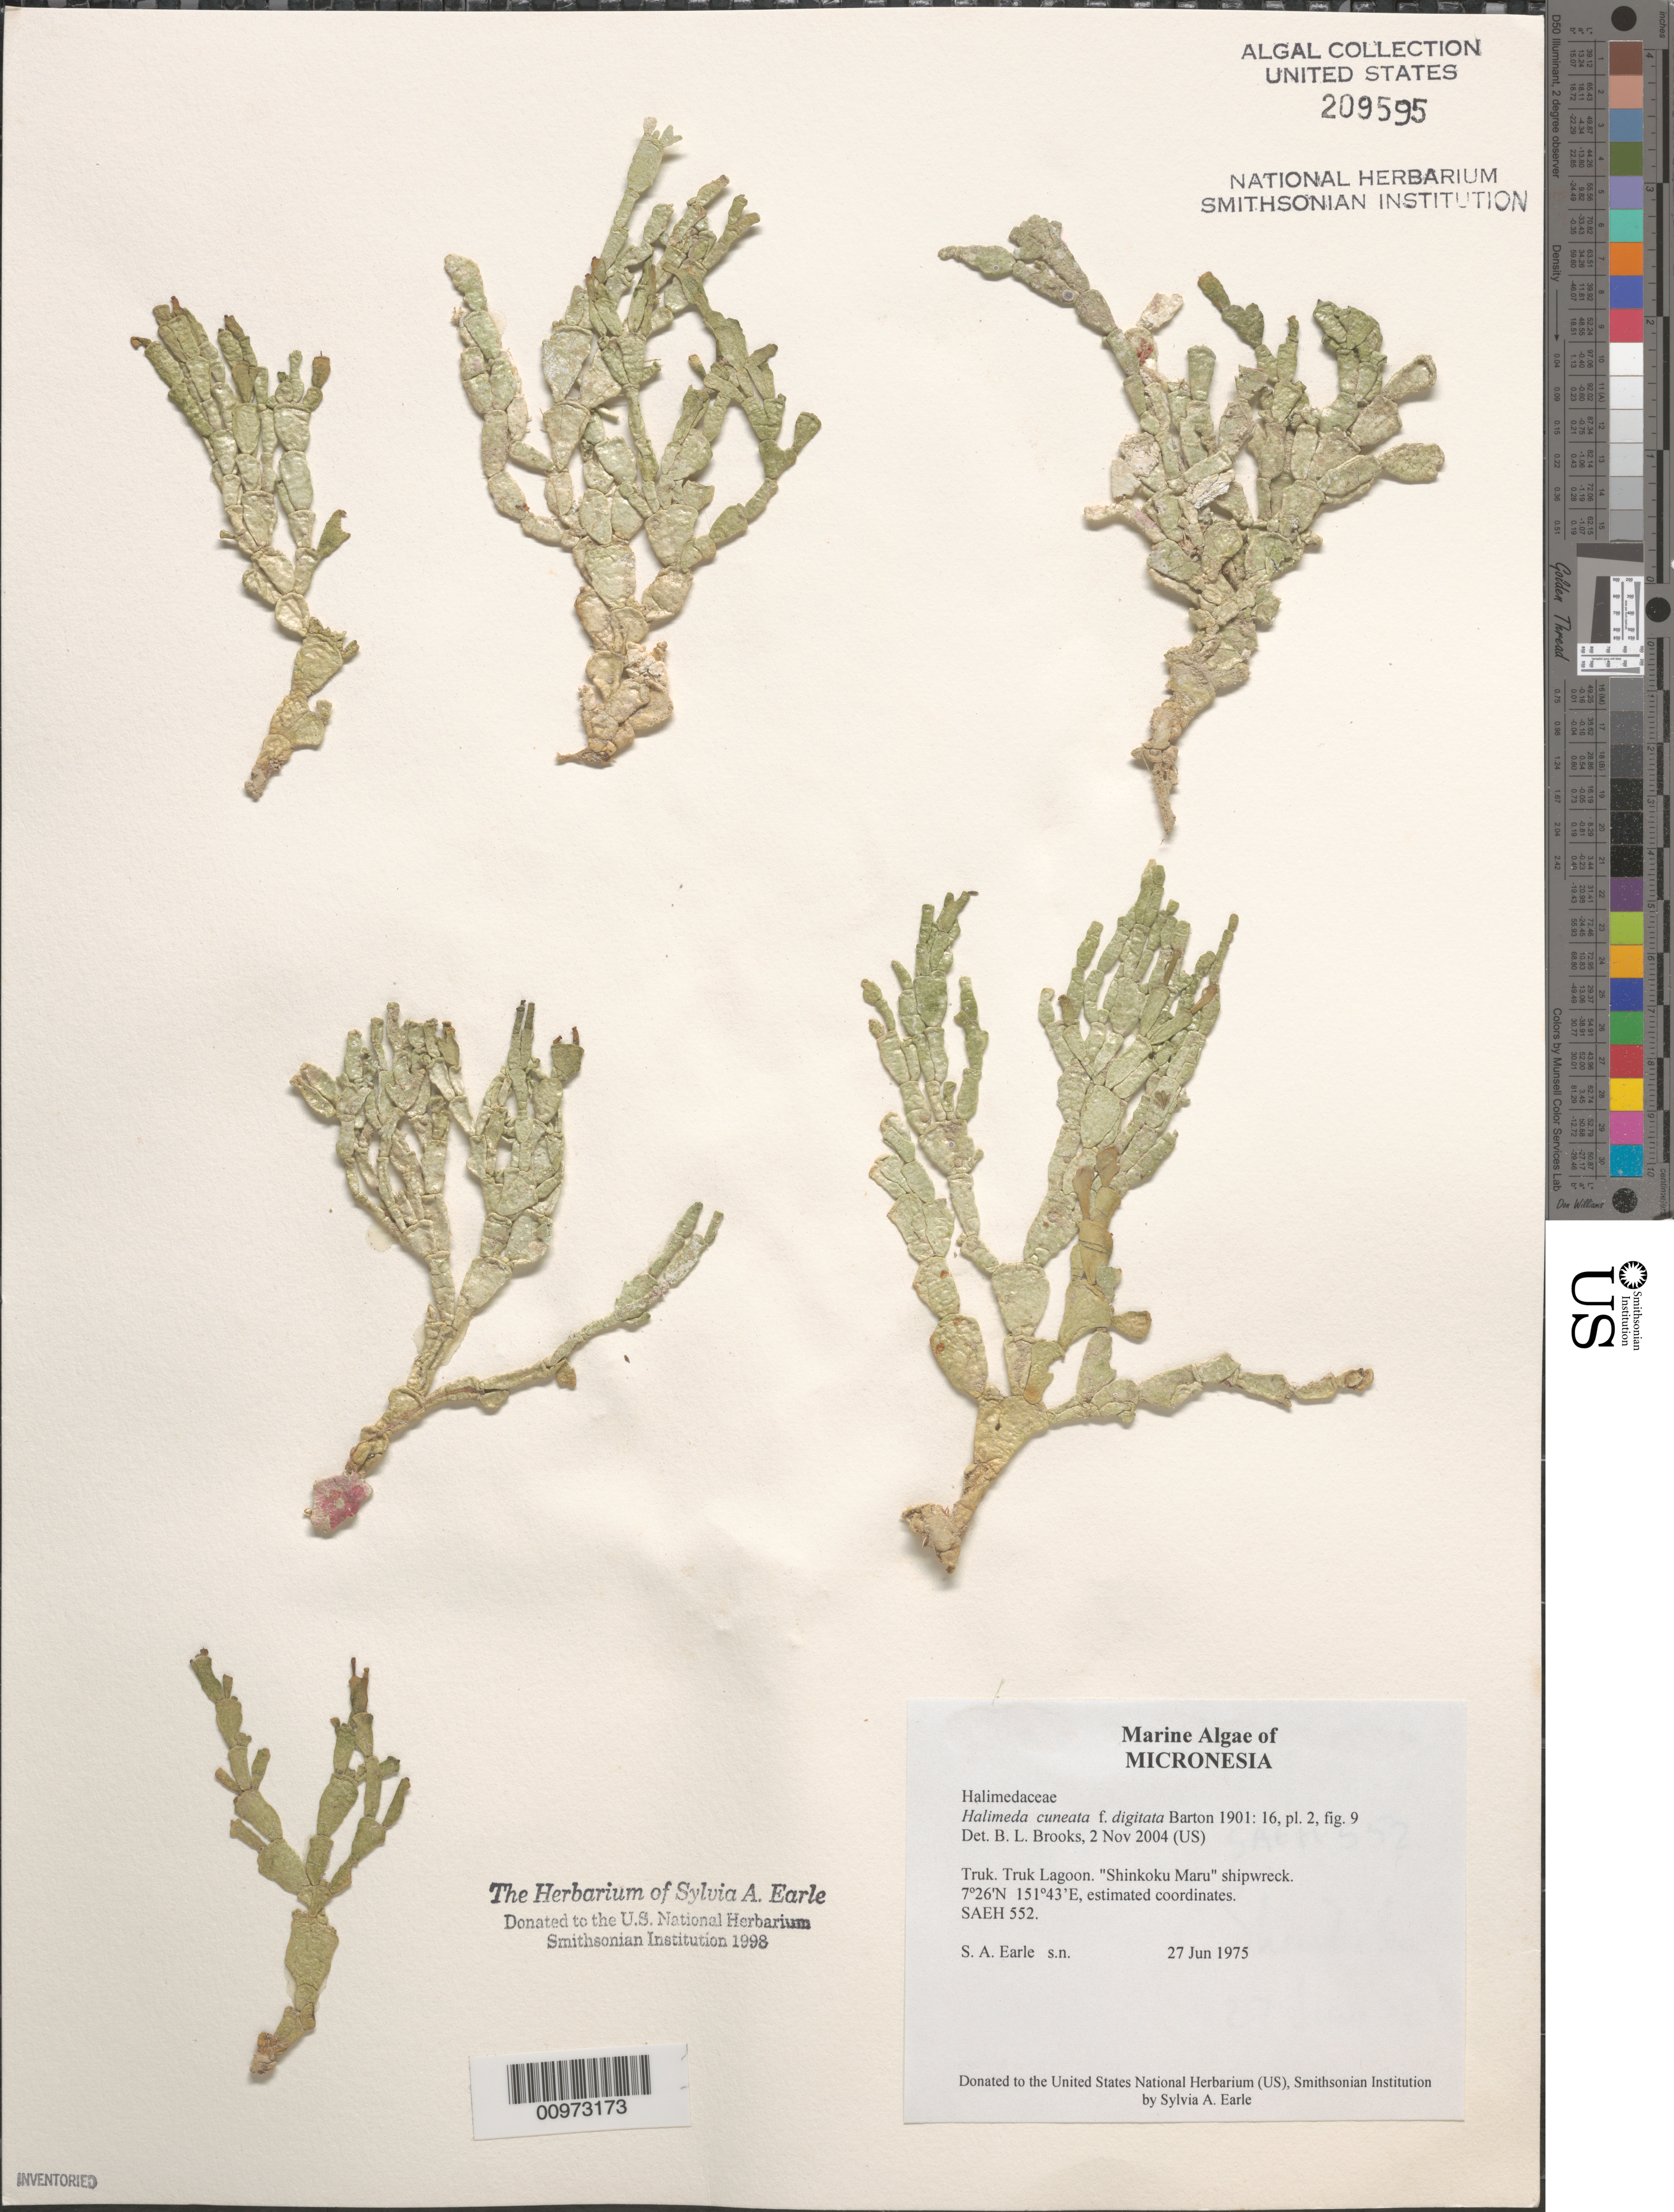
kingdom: Plantae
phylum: Chlorophyta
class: Ulvophyceae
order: Bryopsidales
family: Halimedaceae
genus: Halimeda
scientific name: Halimeda cuneata f. digitata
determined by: Brooks, B. L., (BOT), Smithsonian Institution - National Museum of Natural History (UNITED STATES)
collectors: S. A. Earle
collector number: SAEH 552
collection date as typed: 27 Jun 1975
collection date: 1975-06-27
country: Micronesia, Federated States of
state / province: Truk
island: Truk (Chuuk) Is.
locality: Chuuk Lagoon (Truk Lagoon), Shinkoku Maru shipwreck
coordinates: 7 26'N, 151 43'E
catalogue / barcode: US 209595